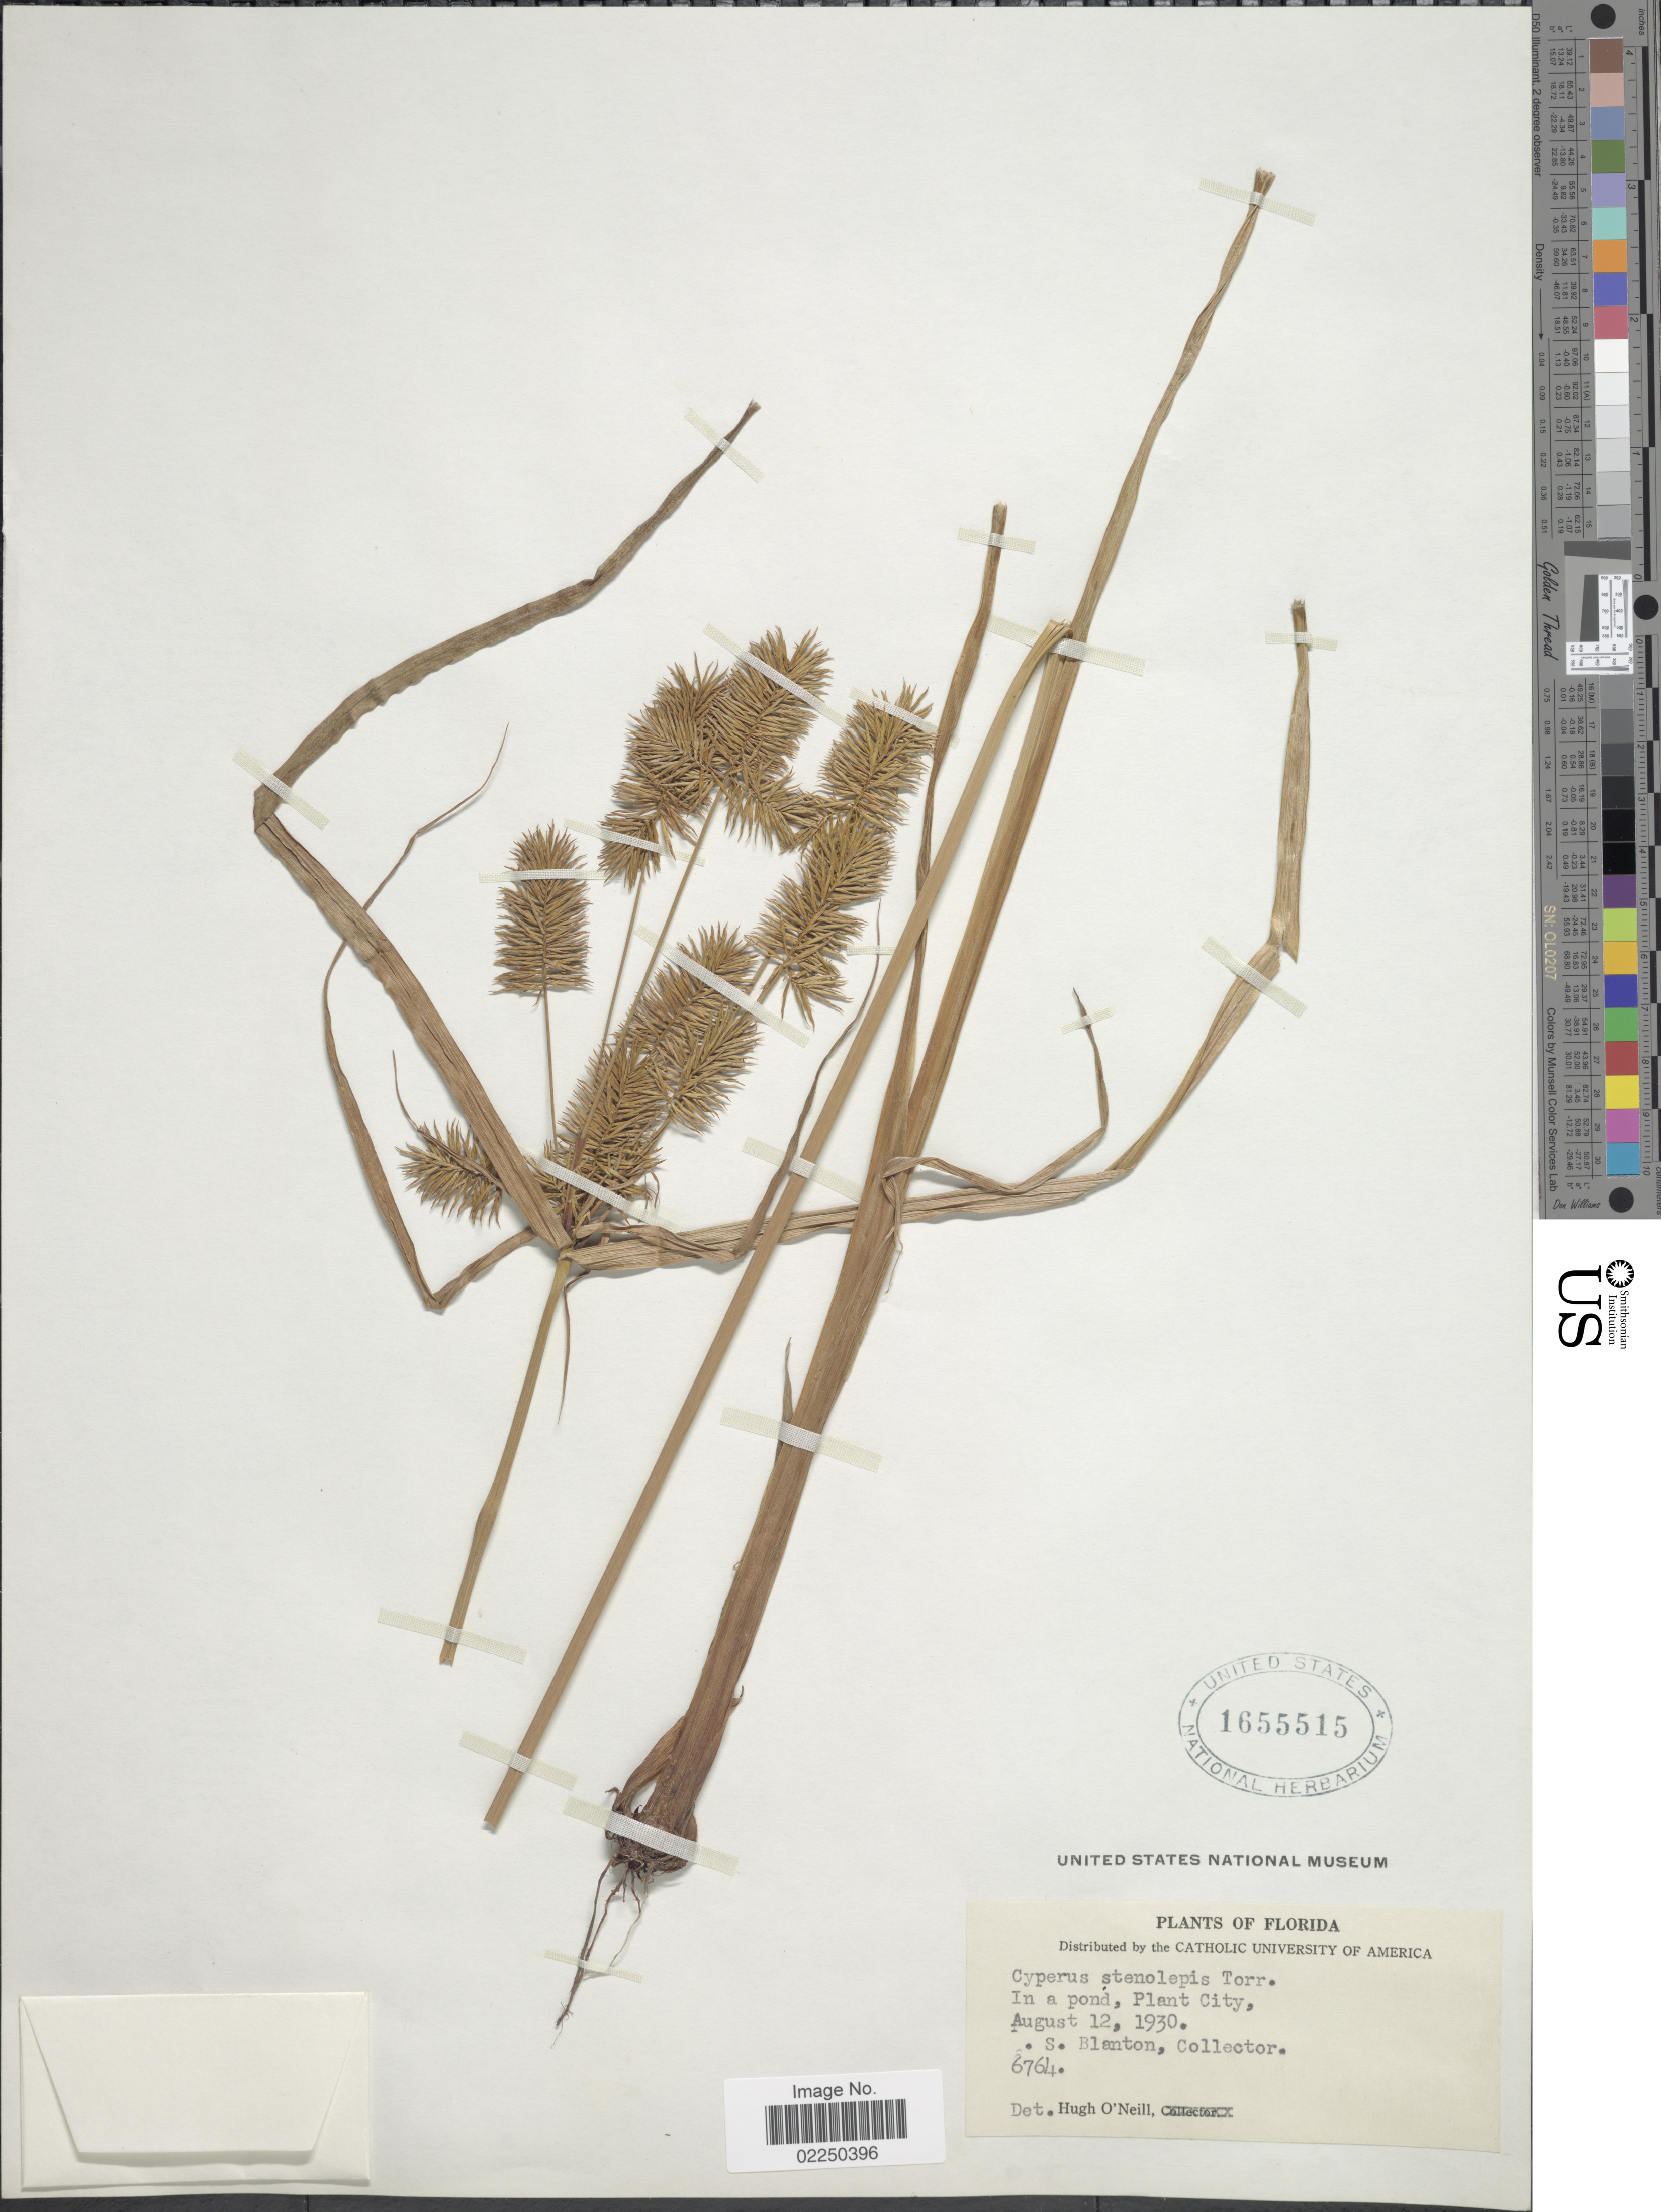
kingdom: Plantae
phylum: Tracheophyta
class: Liliopsida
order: Poales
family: Cyperaceae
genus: Cyperus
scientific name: Cyperus strigosus var. stenolepis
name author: (Torr.) Kük.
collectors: S. Blanton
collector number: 6764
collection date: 1930-08-12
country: United States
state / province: Florida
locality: In a pond, Plant City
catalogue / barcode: US 1655515